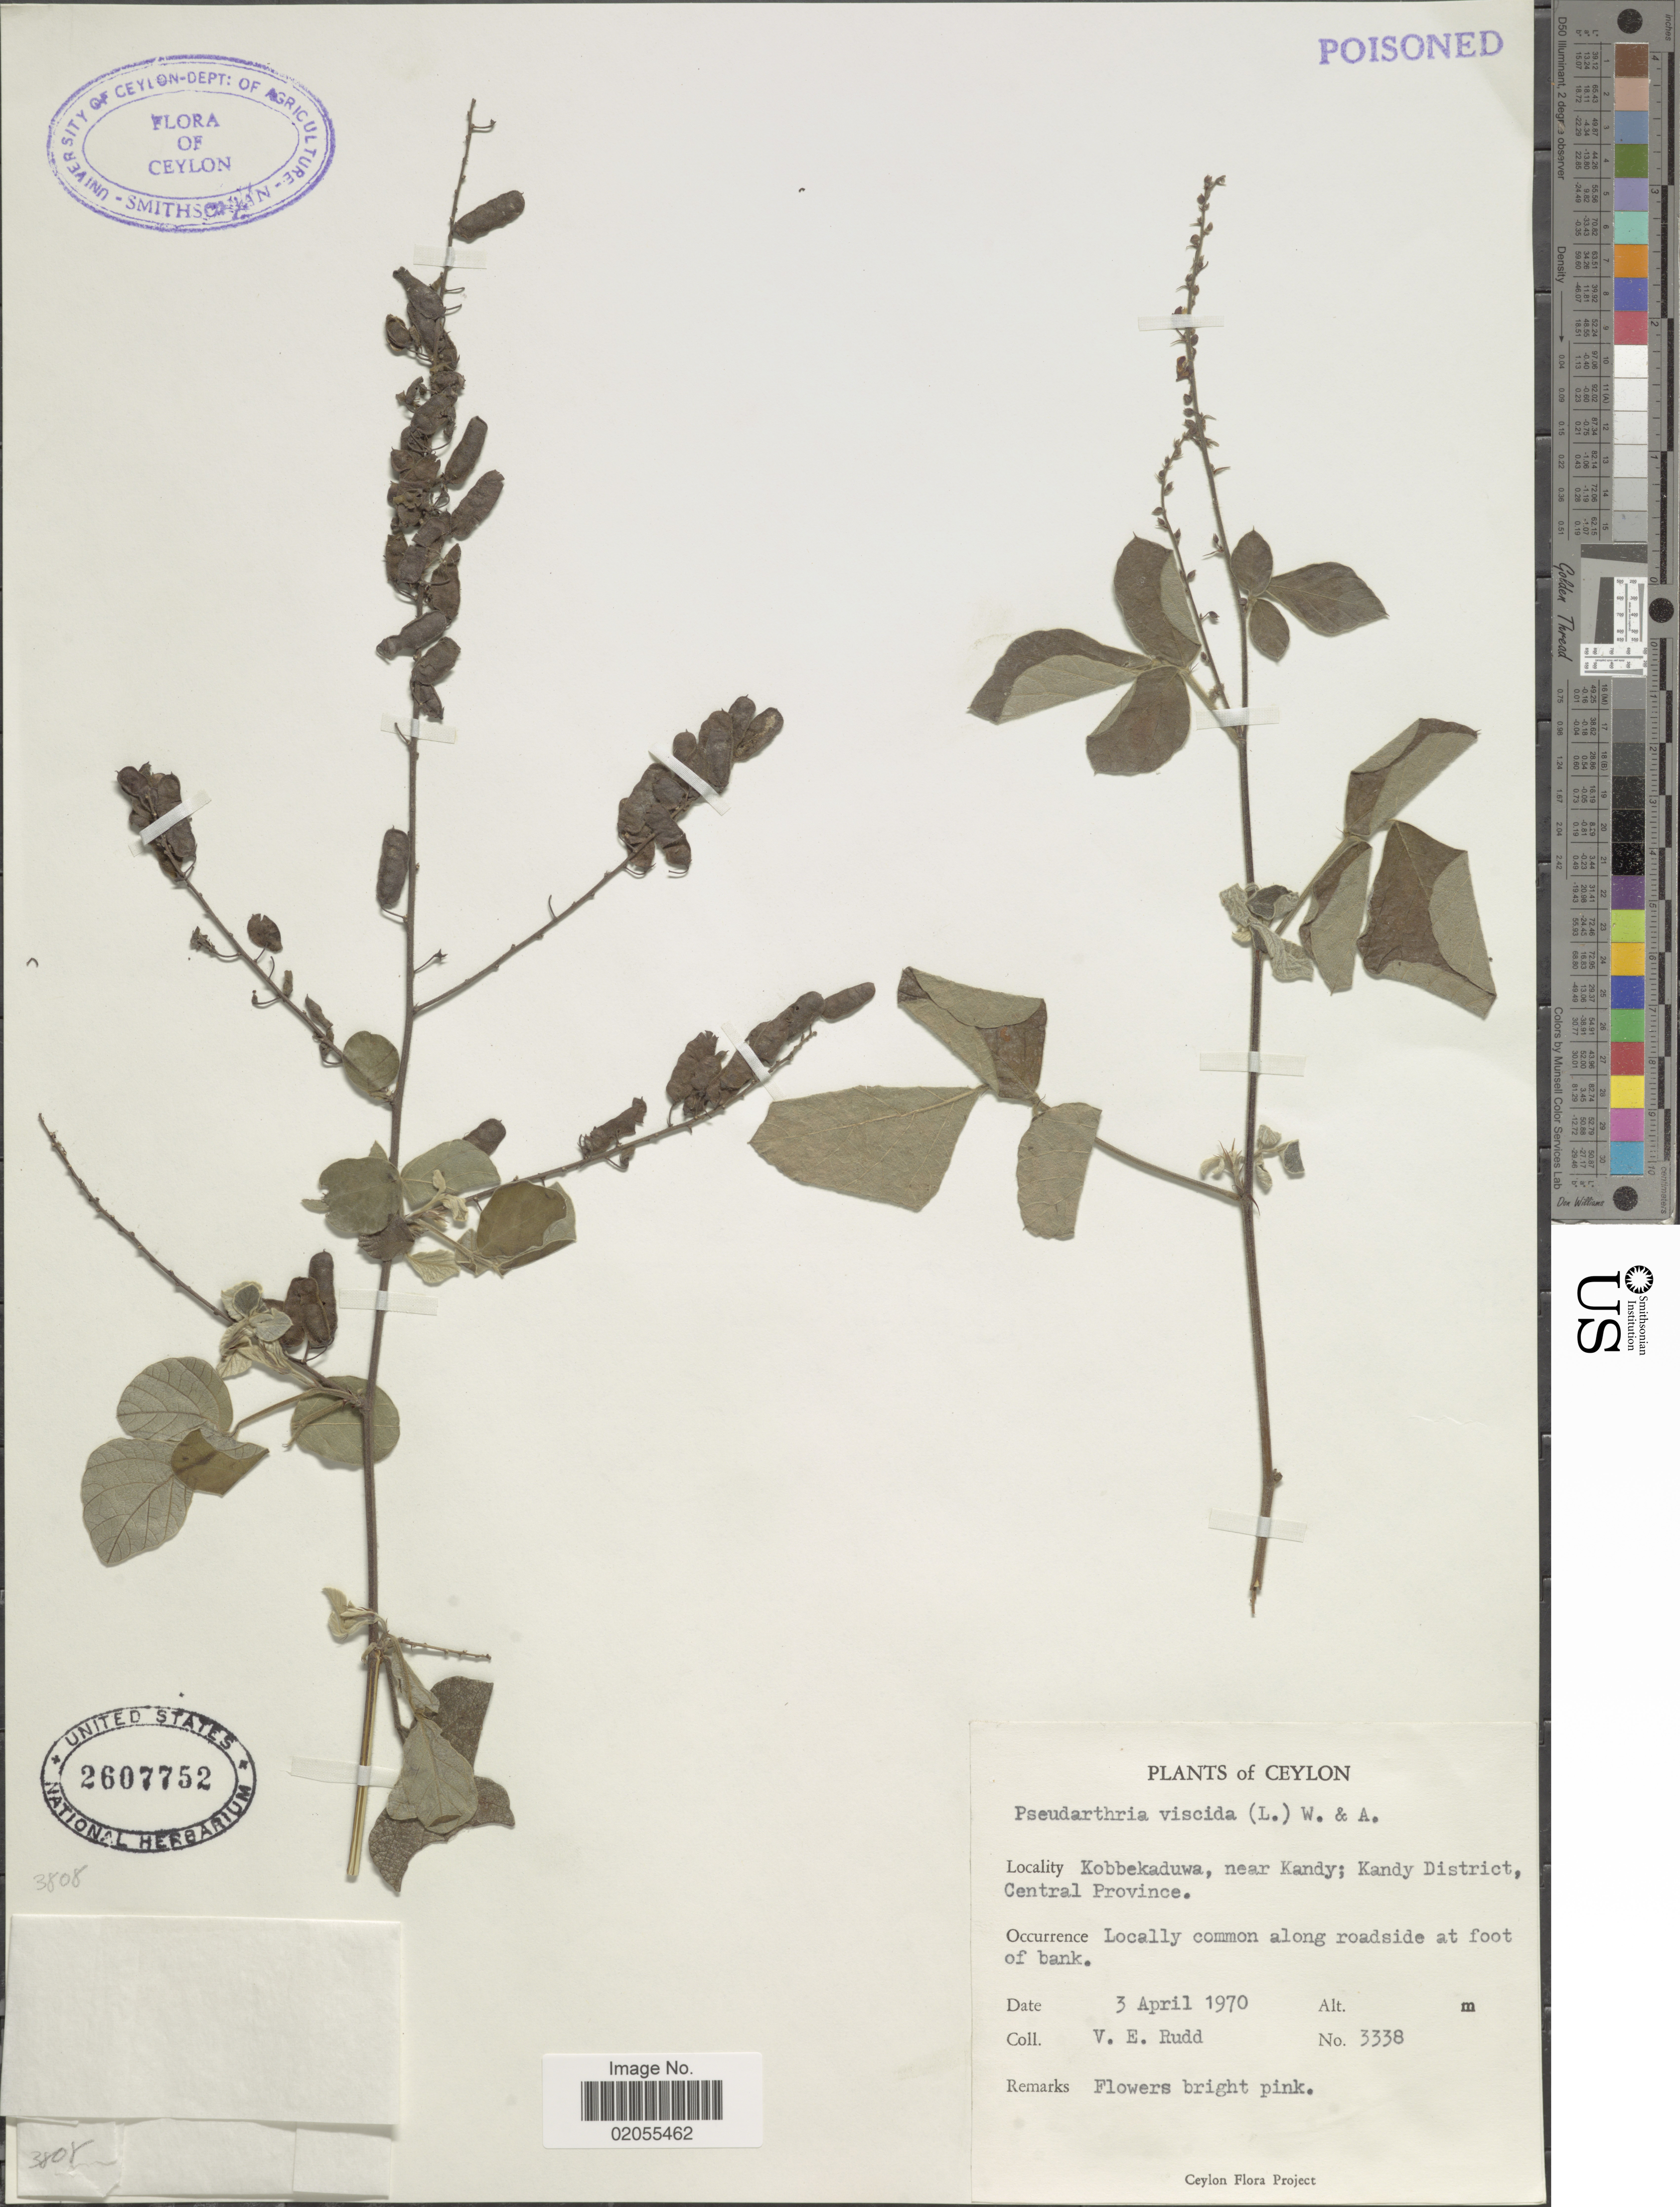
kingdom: Plantae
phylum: Tracheophyta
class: Magnoliopsida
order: Fabales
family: Fabaceae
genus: Pseudarthria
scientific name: Pseudarthria viscida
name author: (L.) Wight & Arn.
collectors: V. E. Rudd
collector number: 3338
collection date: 1970-04-03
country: Sri Lanka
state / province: Central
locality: Ceylon, Kobbekaduwa, near Kandy, Kandy District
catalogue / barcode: US 2607752